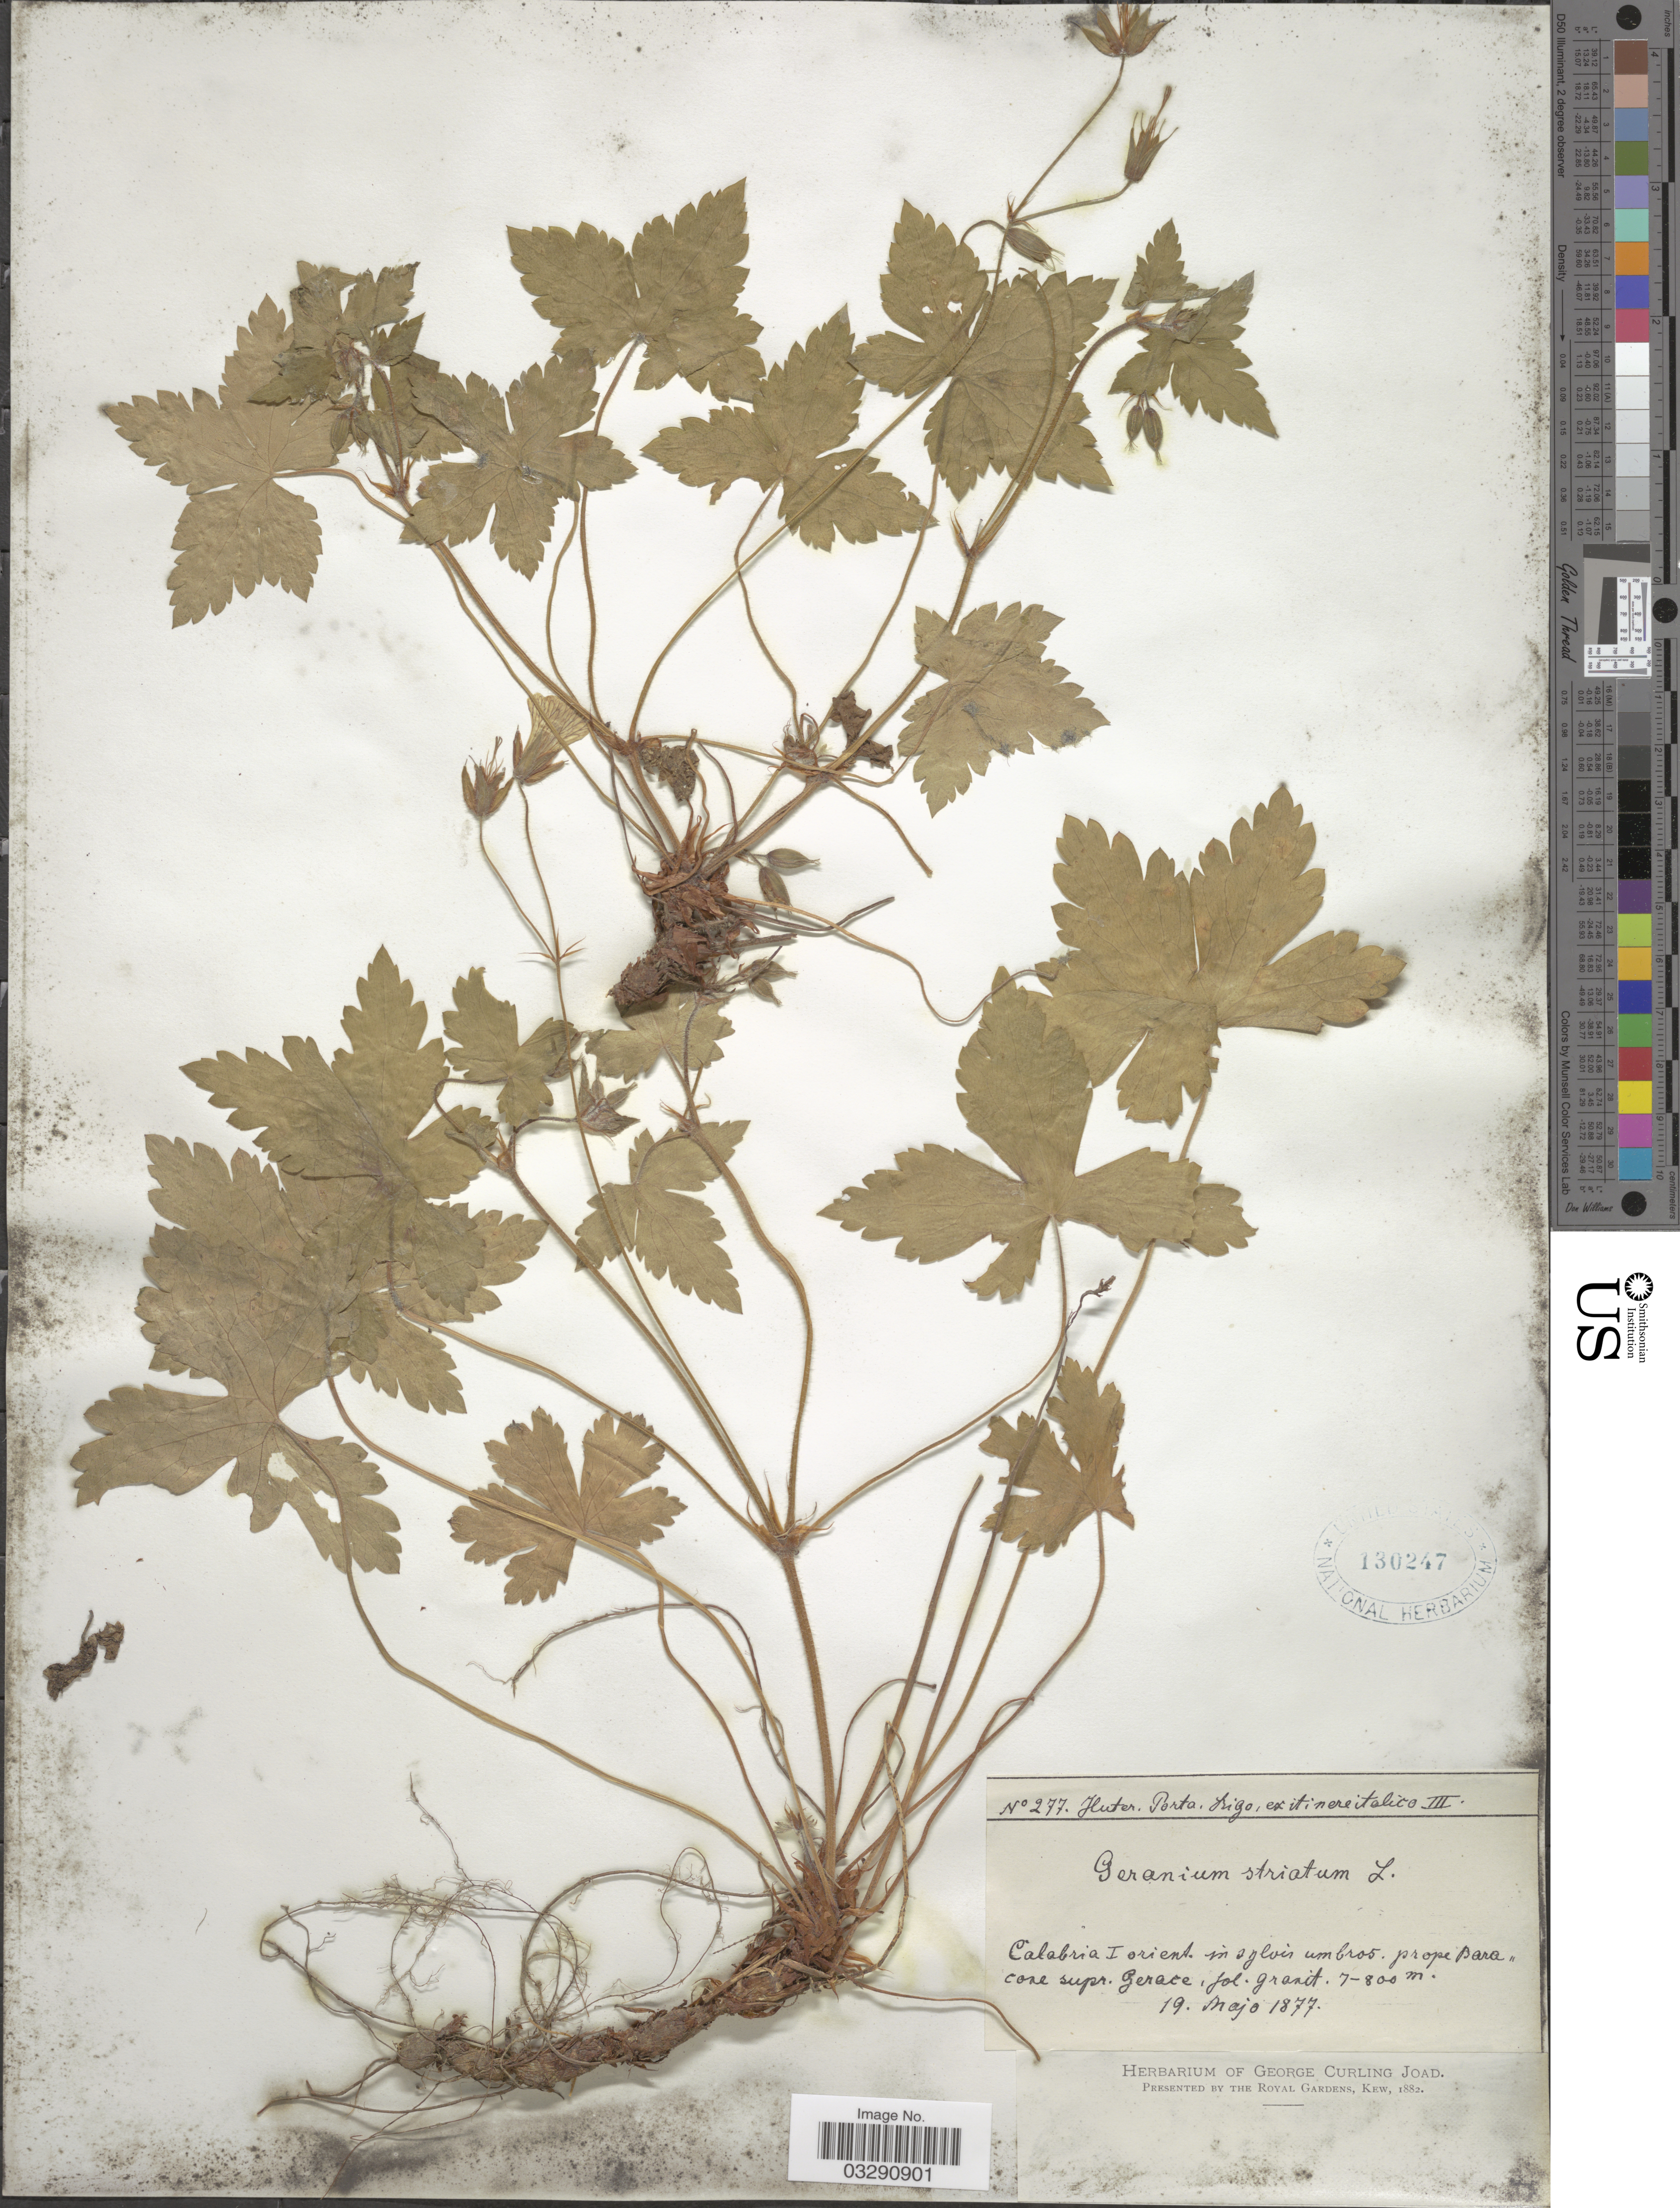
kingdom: Plantae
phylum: Tracheophyta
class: Magnoliopsida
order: Geraniales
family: Geraniaceae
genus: Geranium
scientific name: Geranium striatum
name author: L.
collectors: -. Huter, -- Porta & -- Rigo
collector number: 277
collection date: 1877-05-19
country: Italy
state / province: Calabria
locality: Calabria I orient. in sylvis umbros prope Baracone supr. Gerace. fol. granit.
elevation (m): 700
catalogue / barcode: US 130247